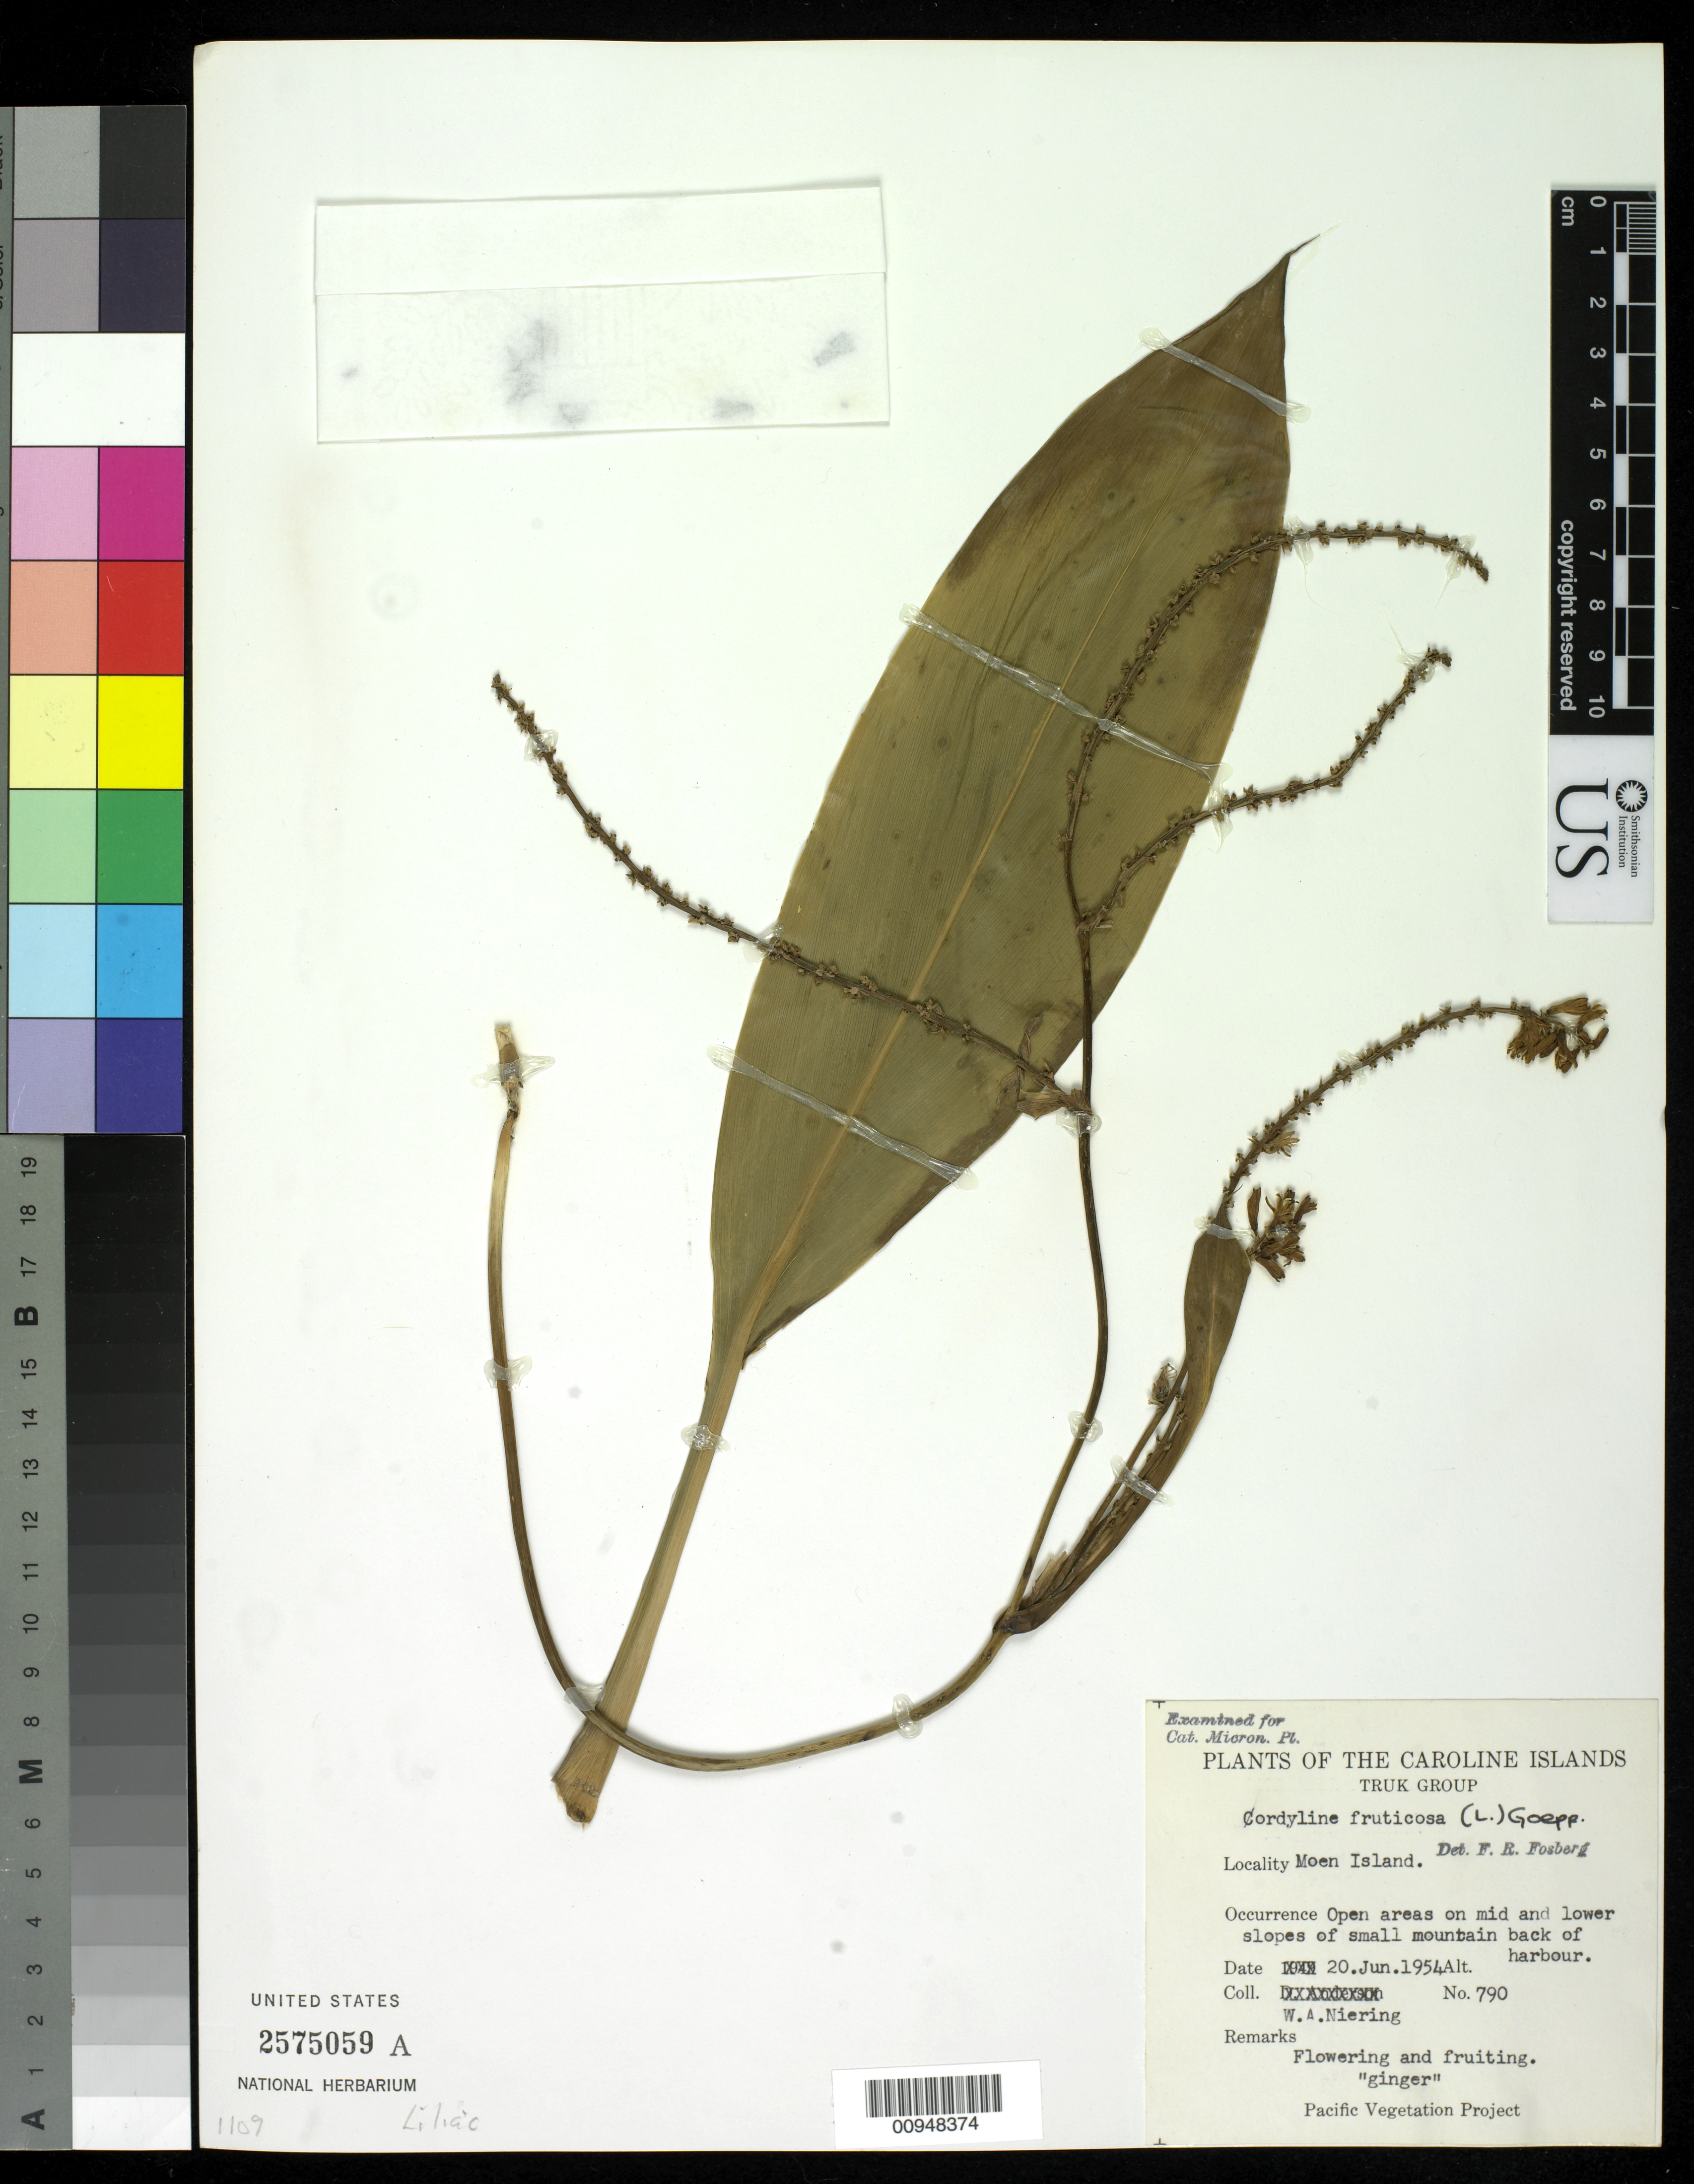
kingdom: Plantae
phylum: Tracheophyta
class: Liliopsida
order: Asparagales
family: Asparagaceae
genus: Cordyline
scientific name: Cordyline fruticosa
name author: (L.) A. Chev.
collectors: W. Niering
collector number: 790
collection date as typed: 20 Jun 1954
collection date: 1954-06-20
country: Micronesia, Federated States of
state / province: Truk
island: Moen [Wono]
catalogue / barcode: US 2575059